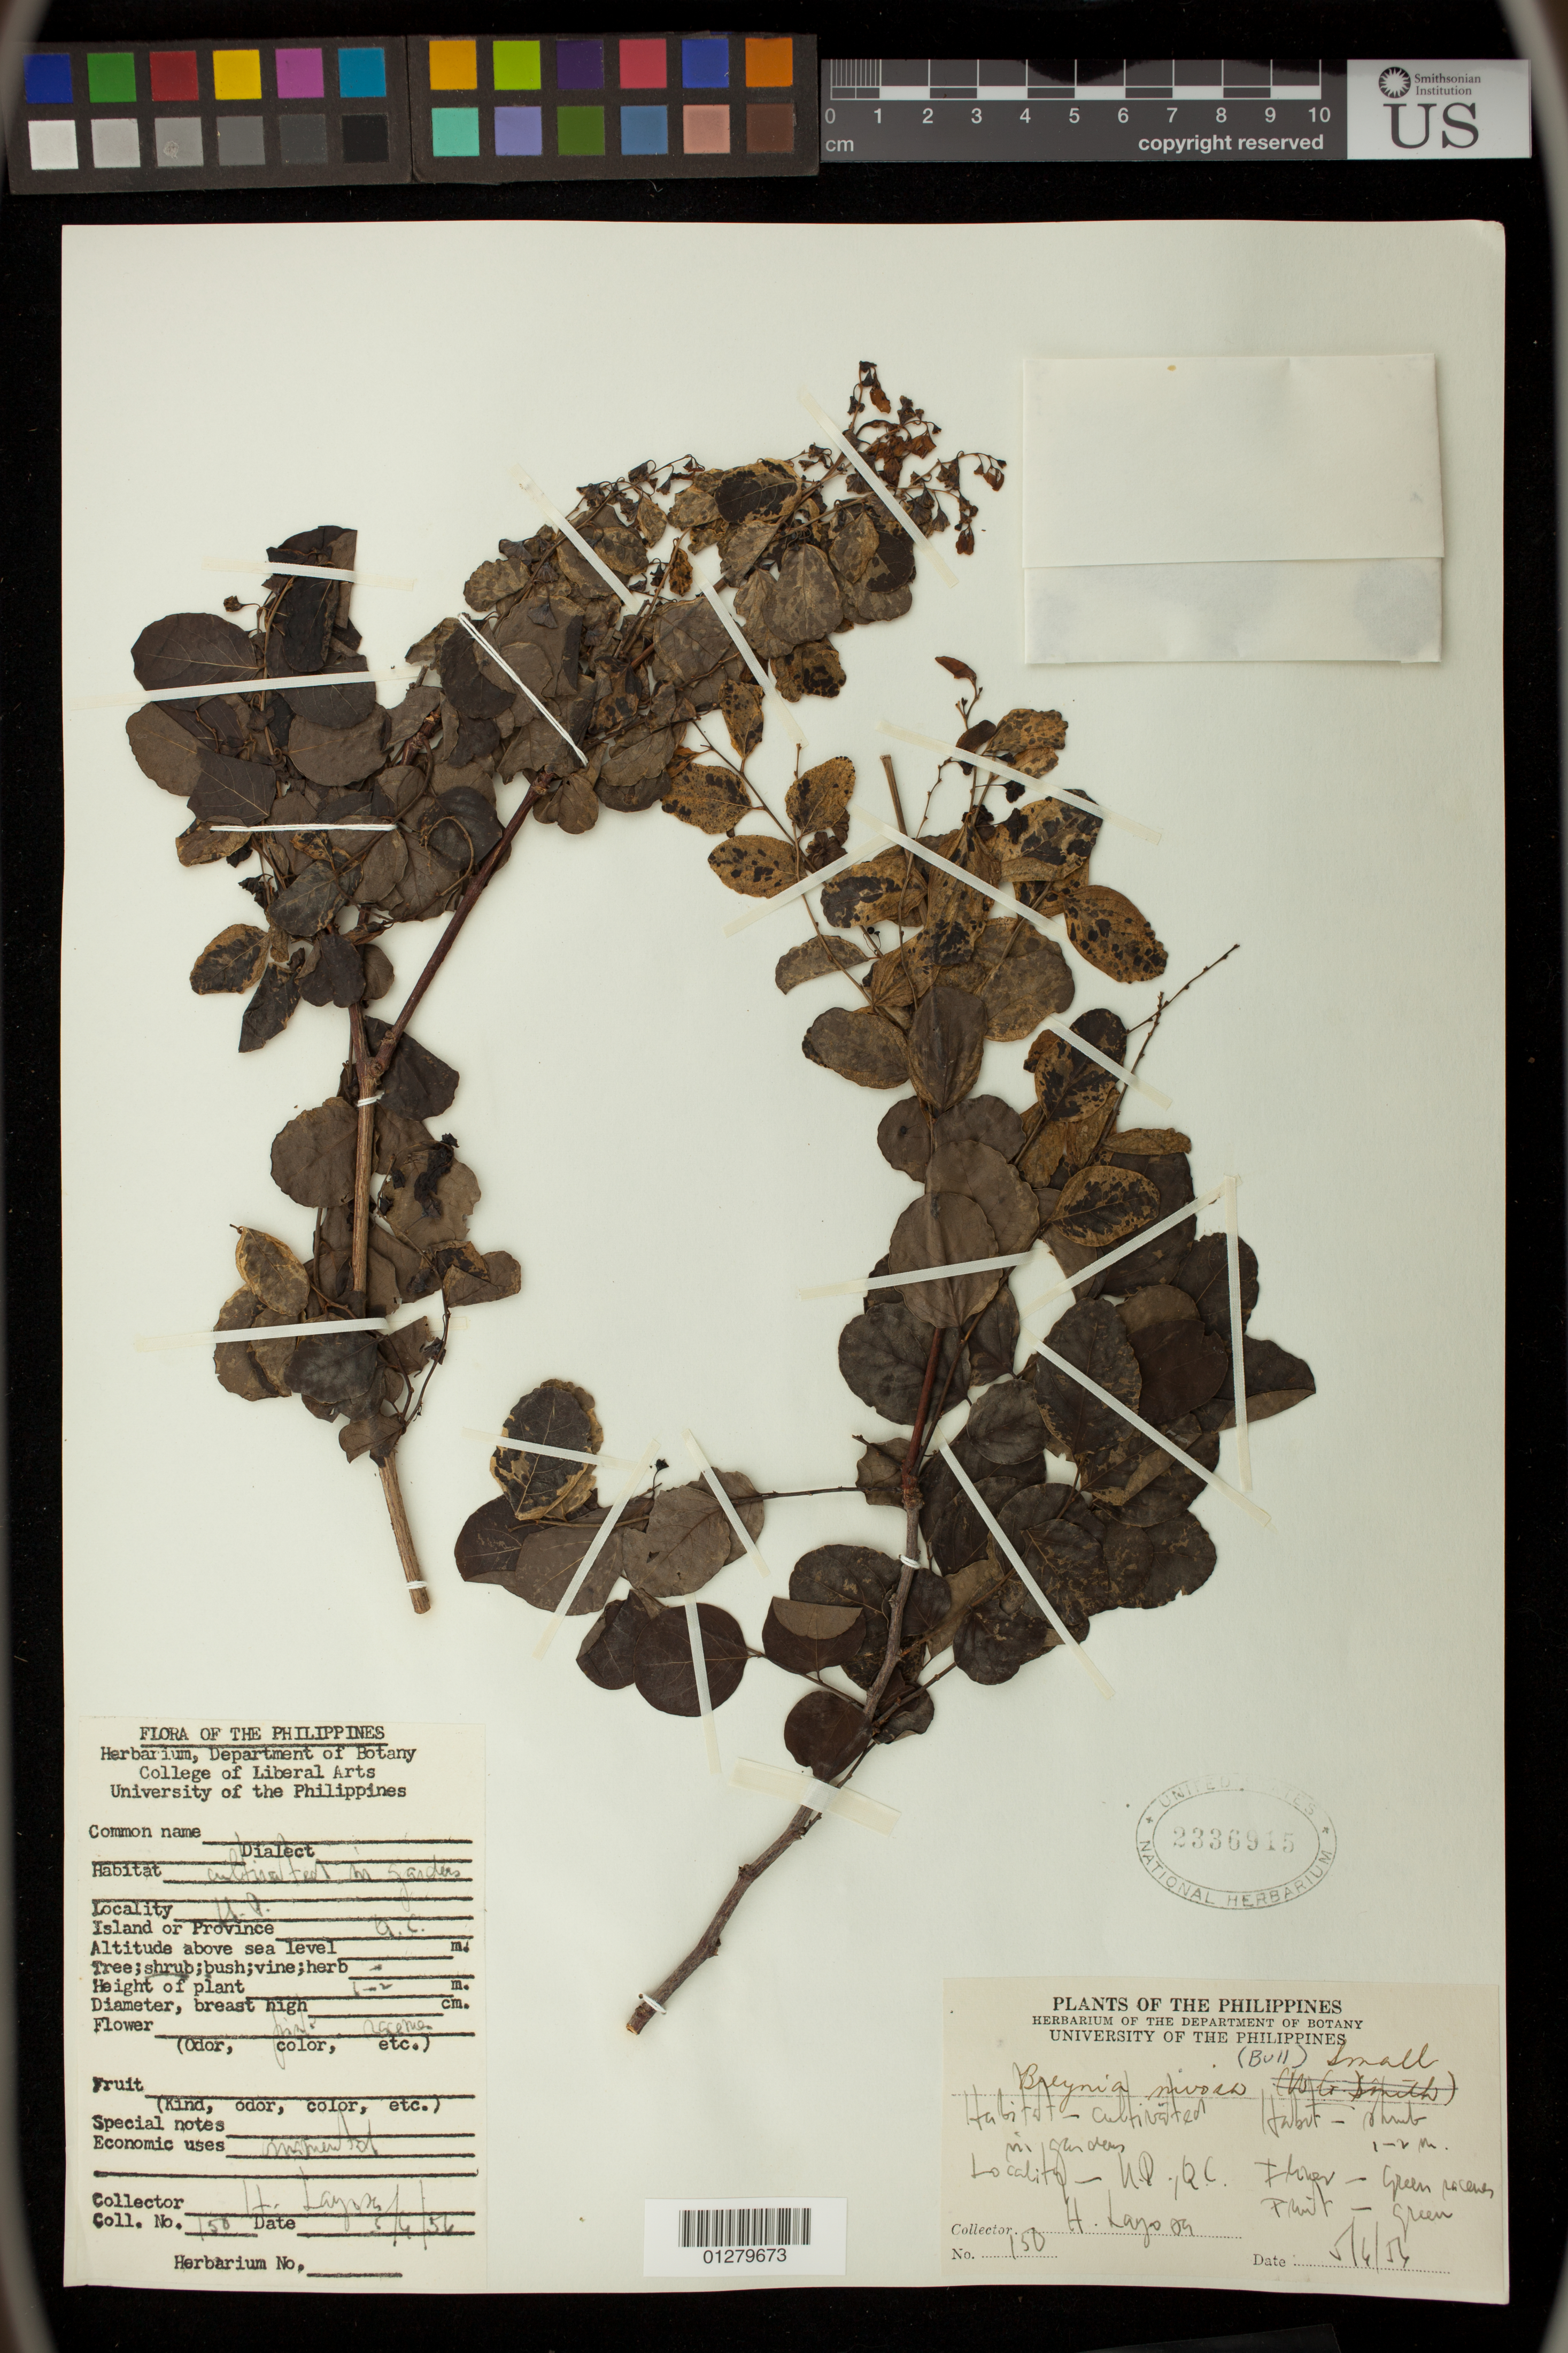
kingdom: Plantae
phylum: Tracheophyta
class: Magnoliopsida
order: Malpighiales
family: Phyllanthaceae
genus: Breynia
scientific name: Breynia nivosa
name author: (W. Bull) Small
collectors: H. Layson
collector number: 150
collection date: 1956-06-05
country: Philippines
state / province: National Capital Region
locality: U. P., Q. C.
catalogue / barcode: US 2336915